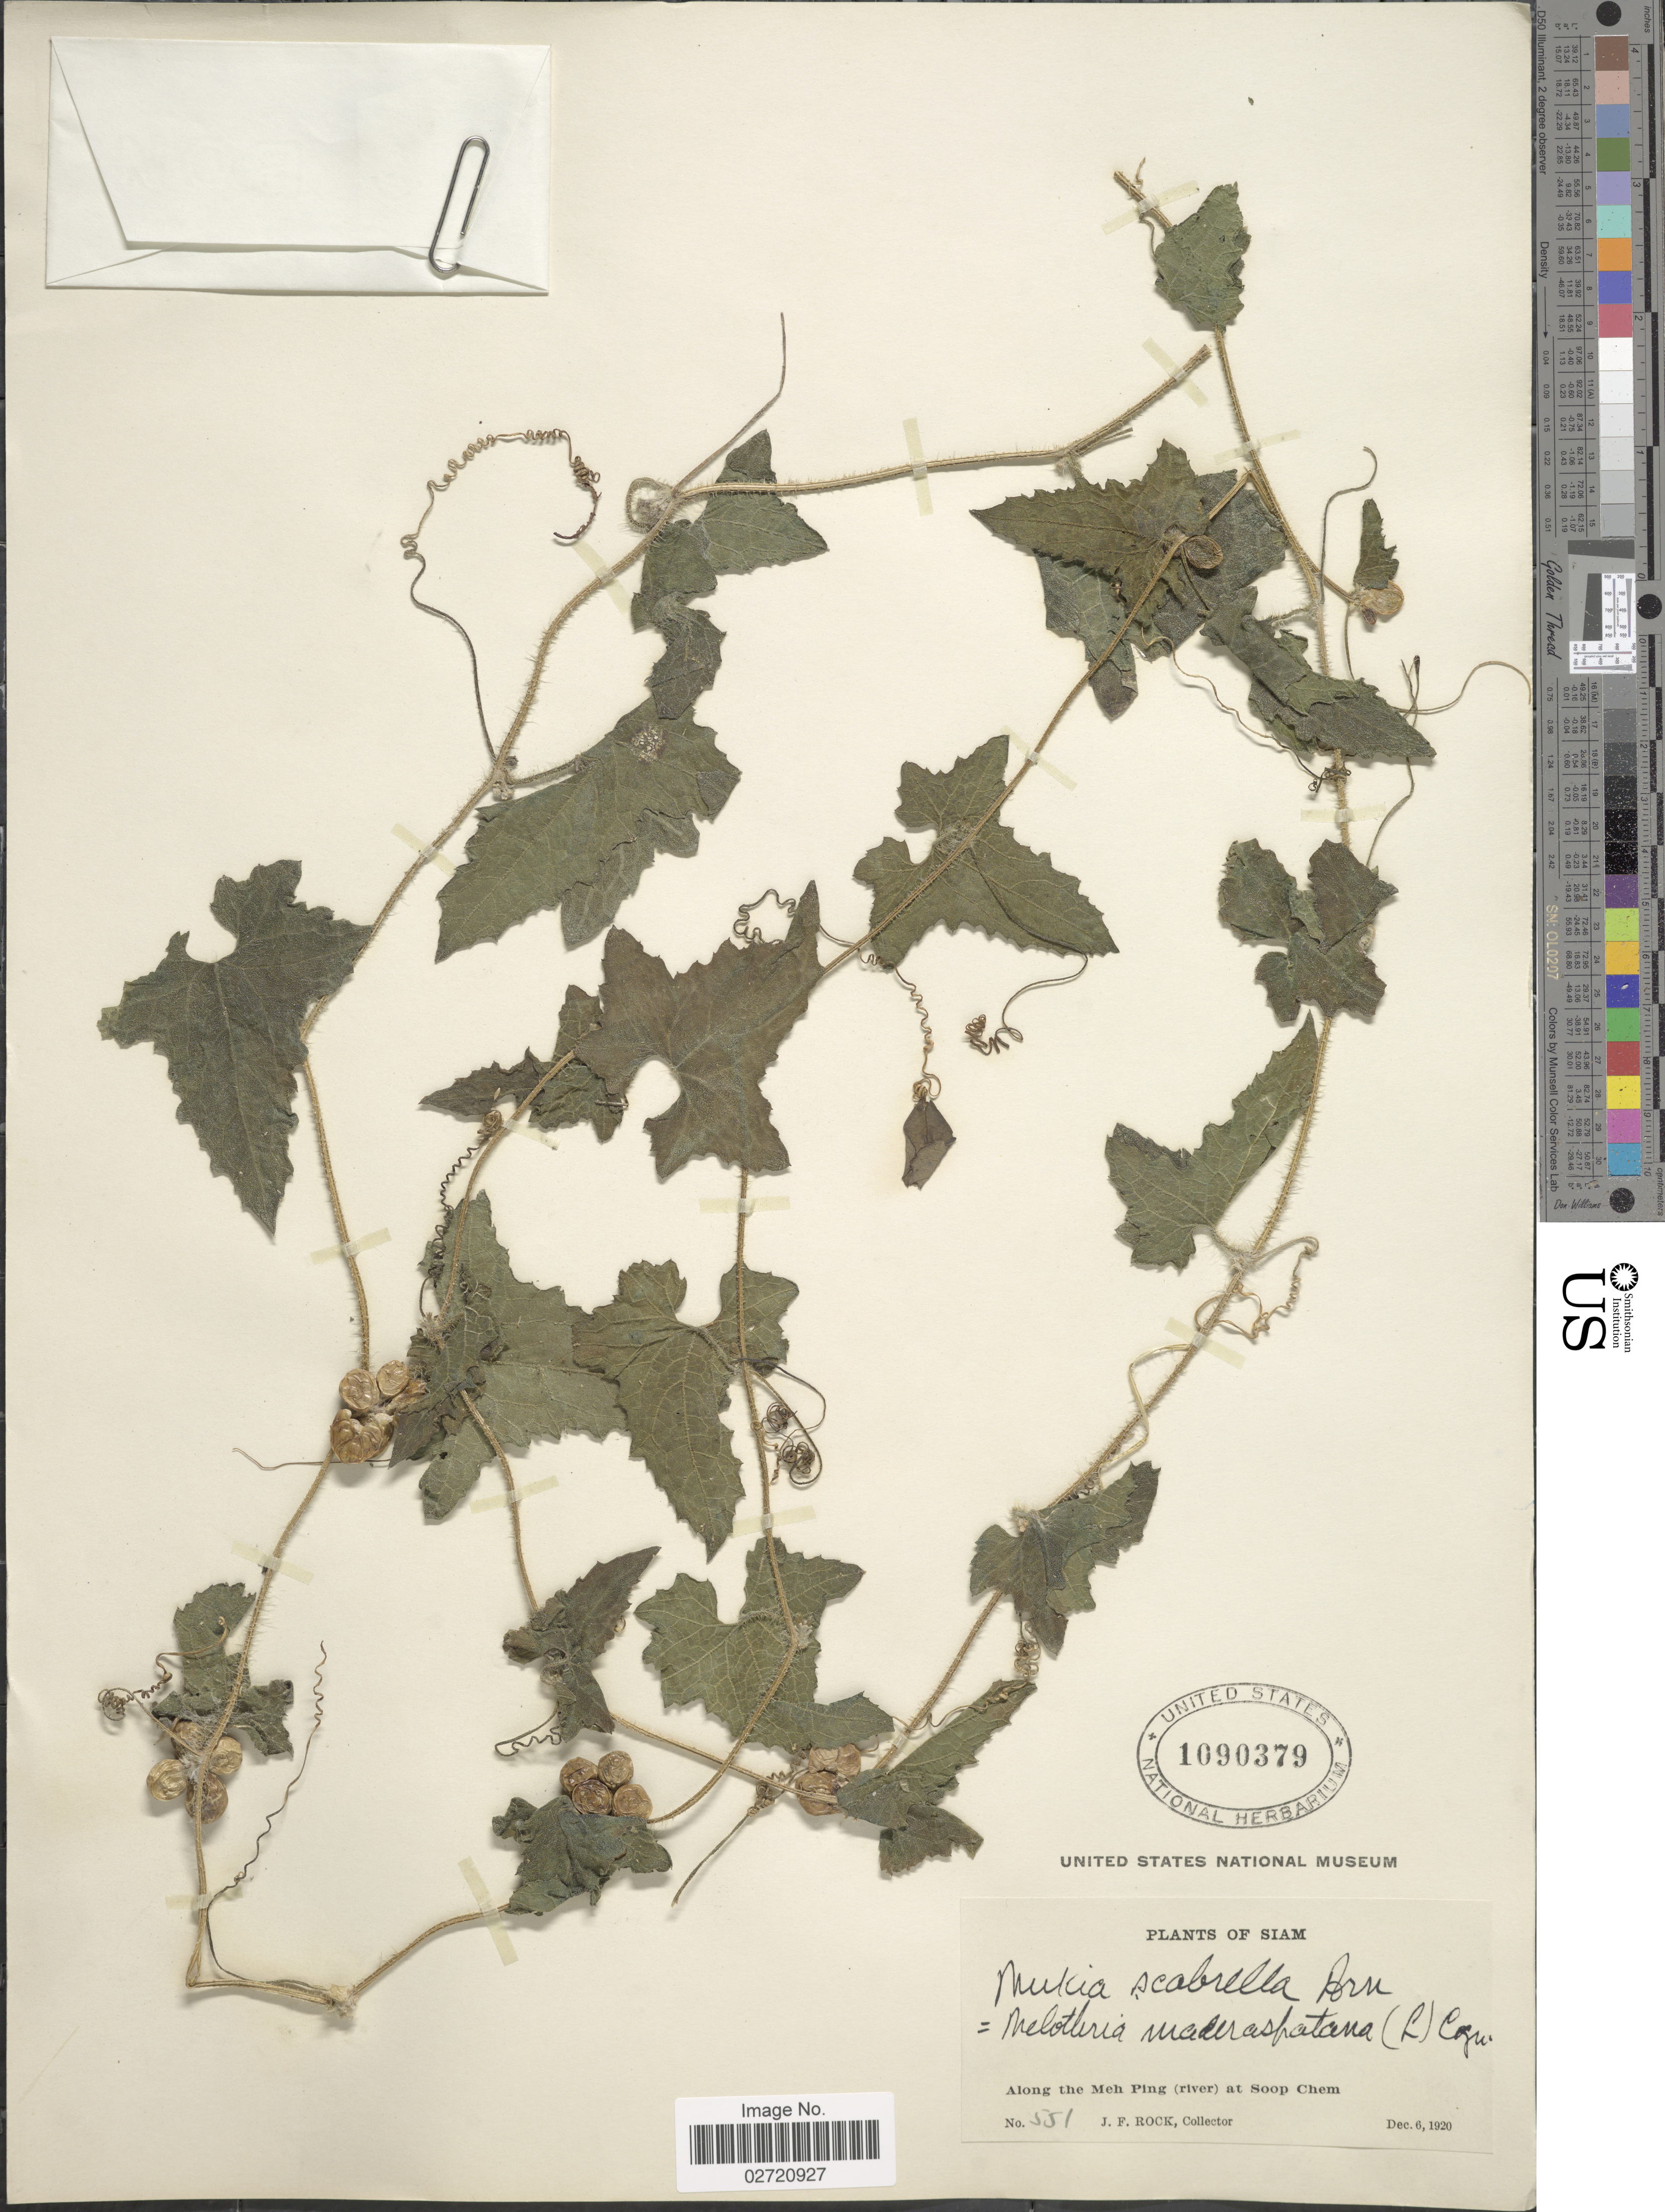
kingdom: Plantae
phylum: Tracheophyta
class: Magnoliopsida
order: Cucurbitales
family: Cucurbitaceae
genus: Cucumis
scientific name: Cucumis maderaspatanus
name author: L.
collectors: J. F. Rock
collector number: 551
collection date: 1920-12-06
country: Thailand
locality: Along the Meh Ping (river) at Soop Chem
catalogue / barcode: US 1090379